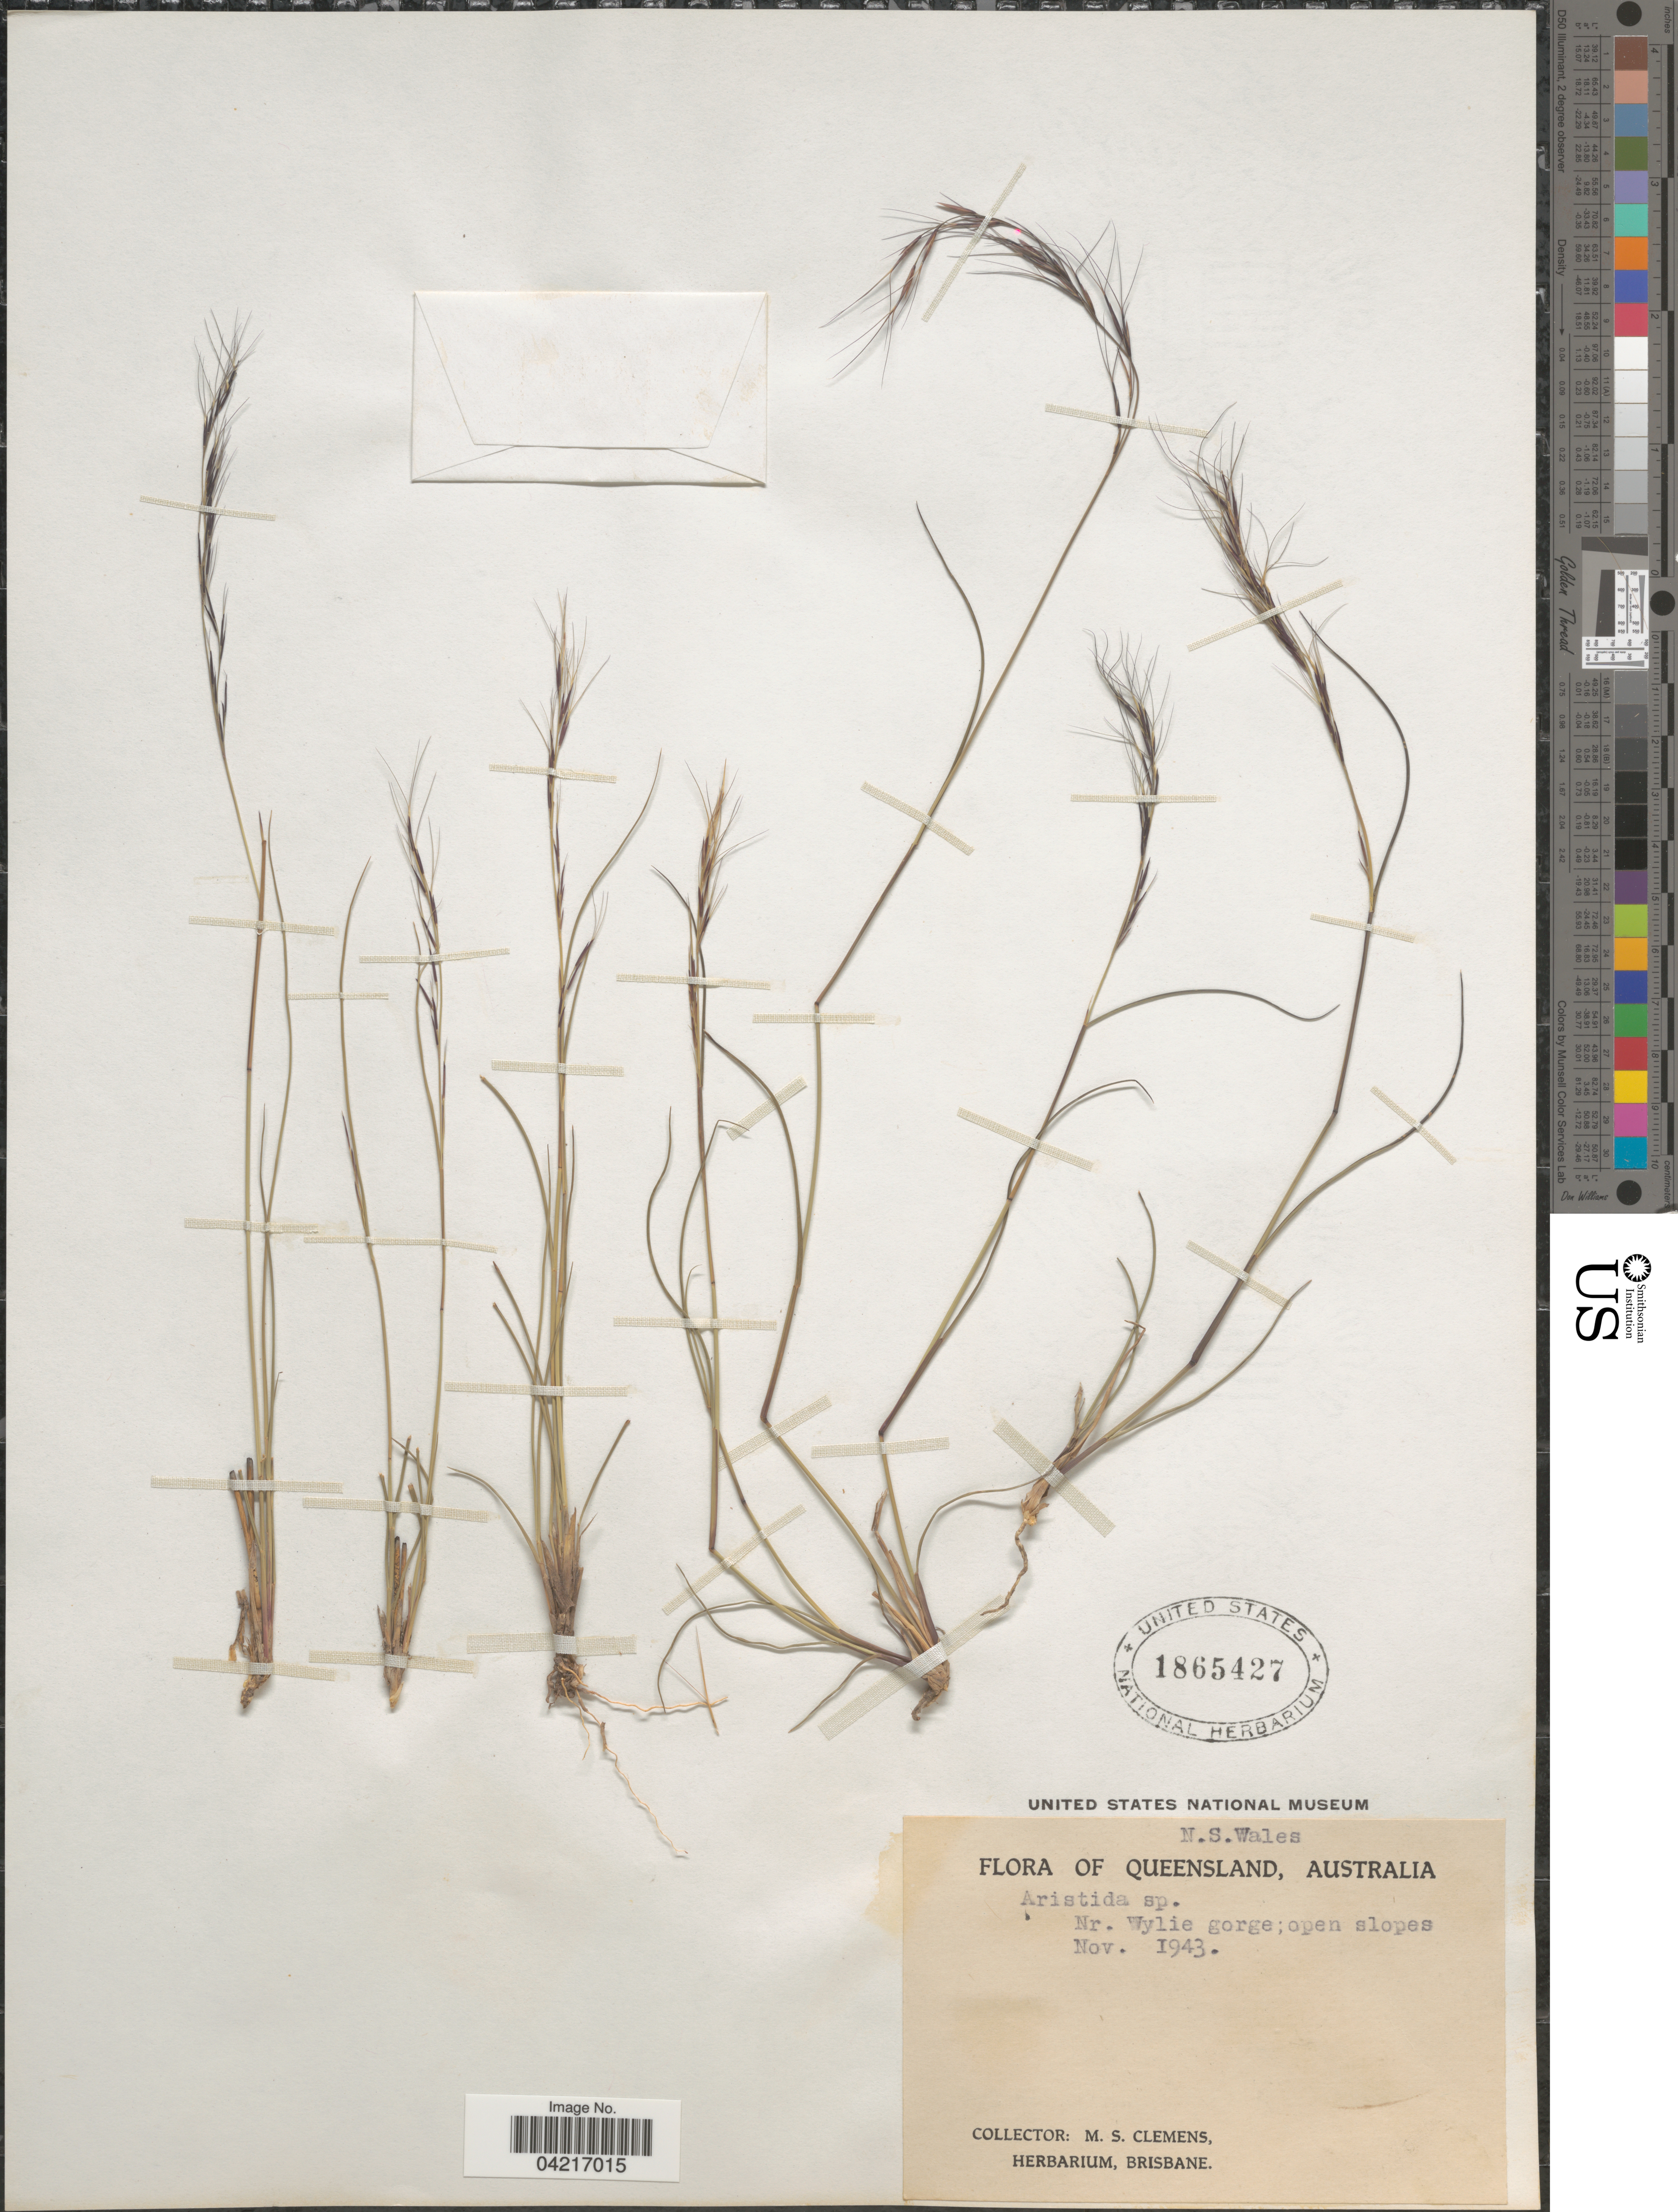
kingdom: Plantae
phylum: Tracheophyta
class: Liliopsida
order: Poales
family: Poaceae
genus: Aristida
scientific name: Aristida sp.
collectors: M. S. Clemens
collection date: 1943-11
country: Australia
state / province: New South Wales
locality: Nr. Wylie gorge; open slopes.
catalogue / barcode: US 1865427